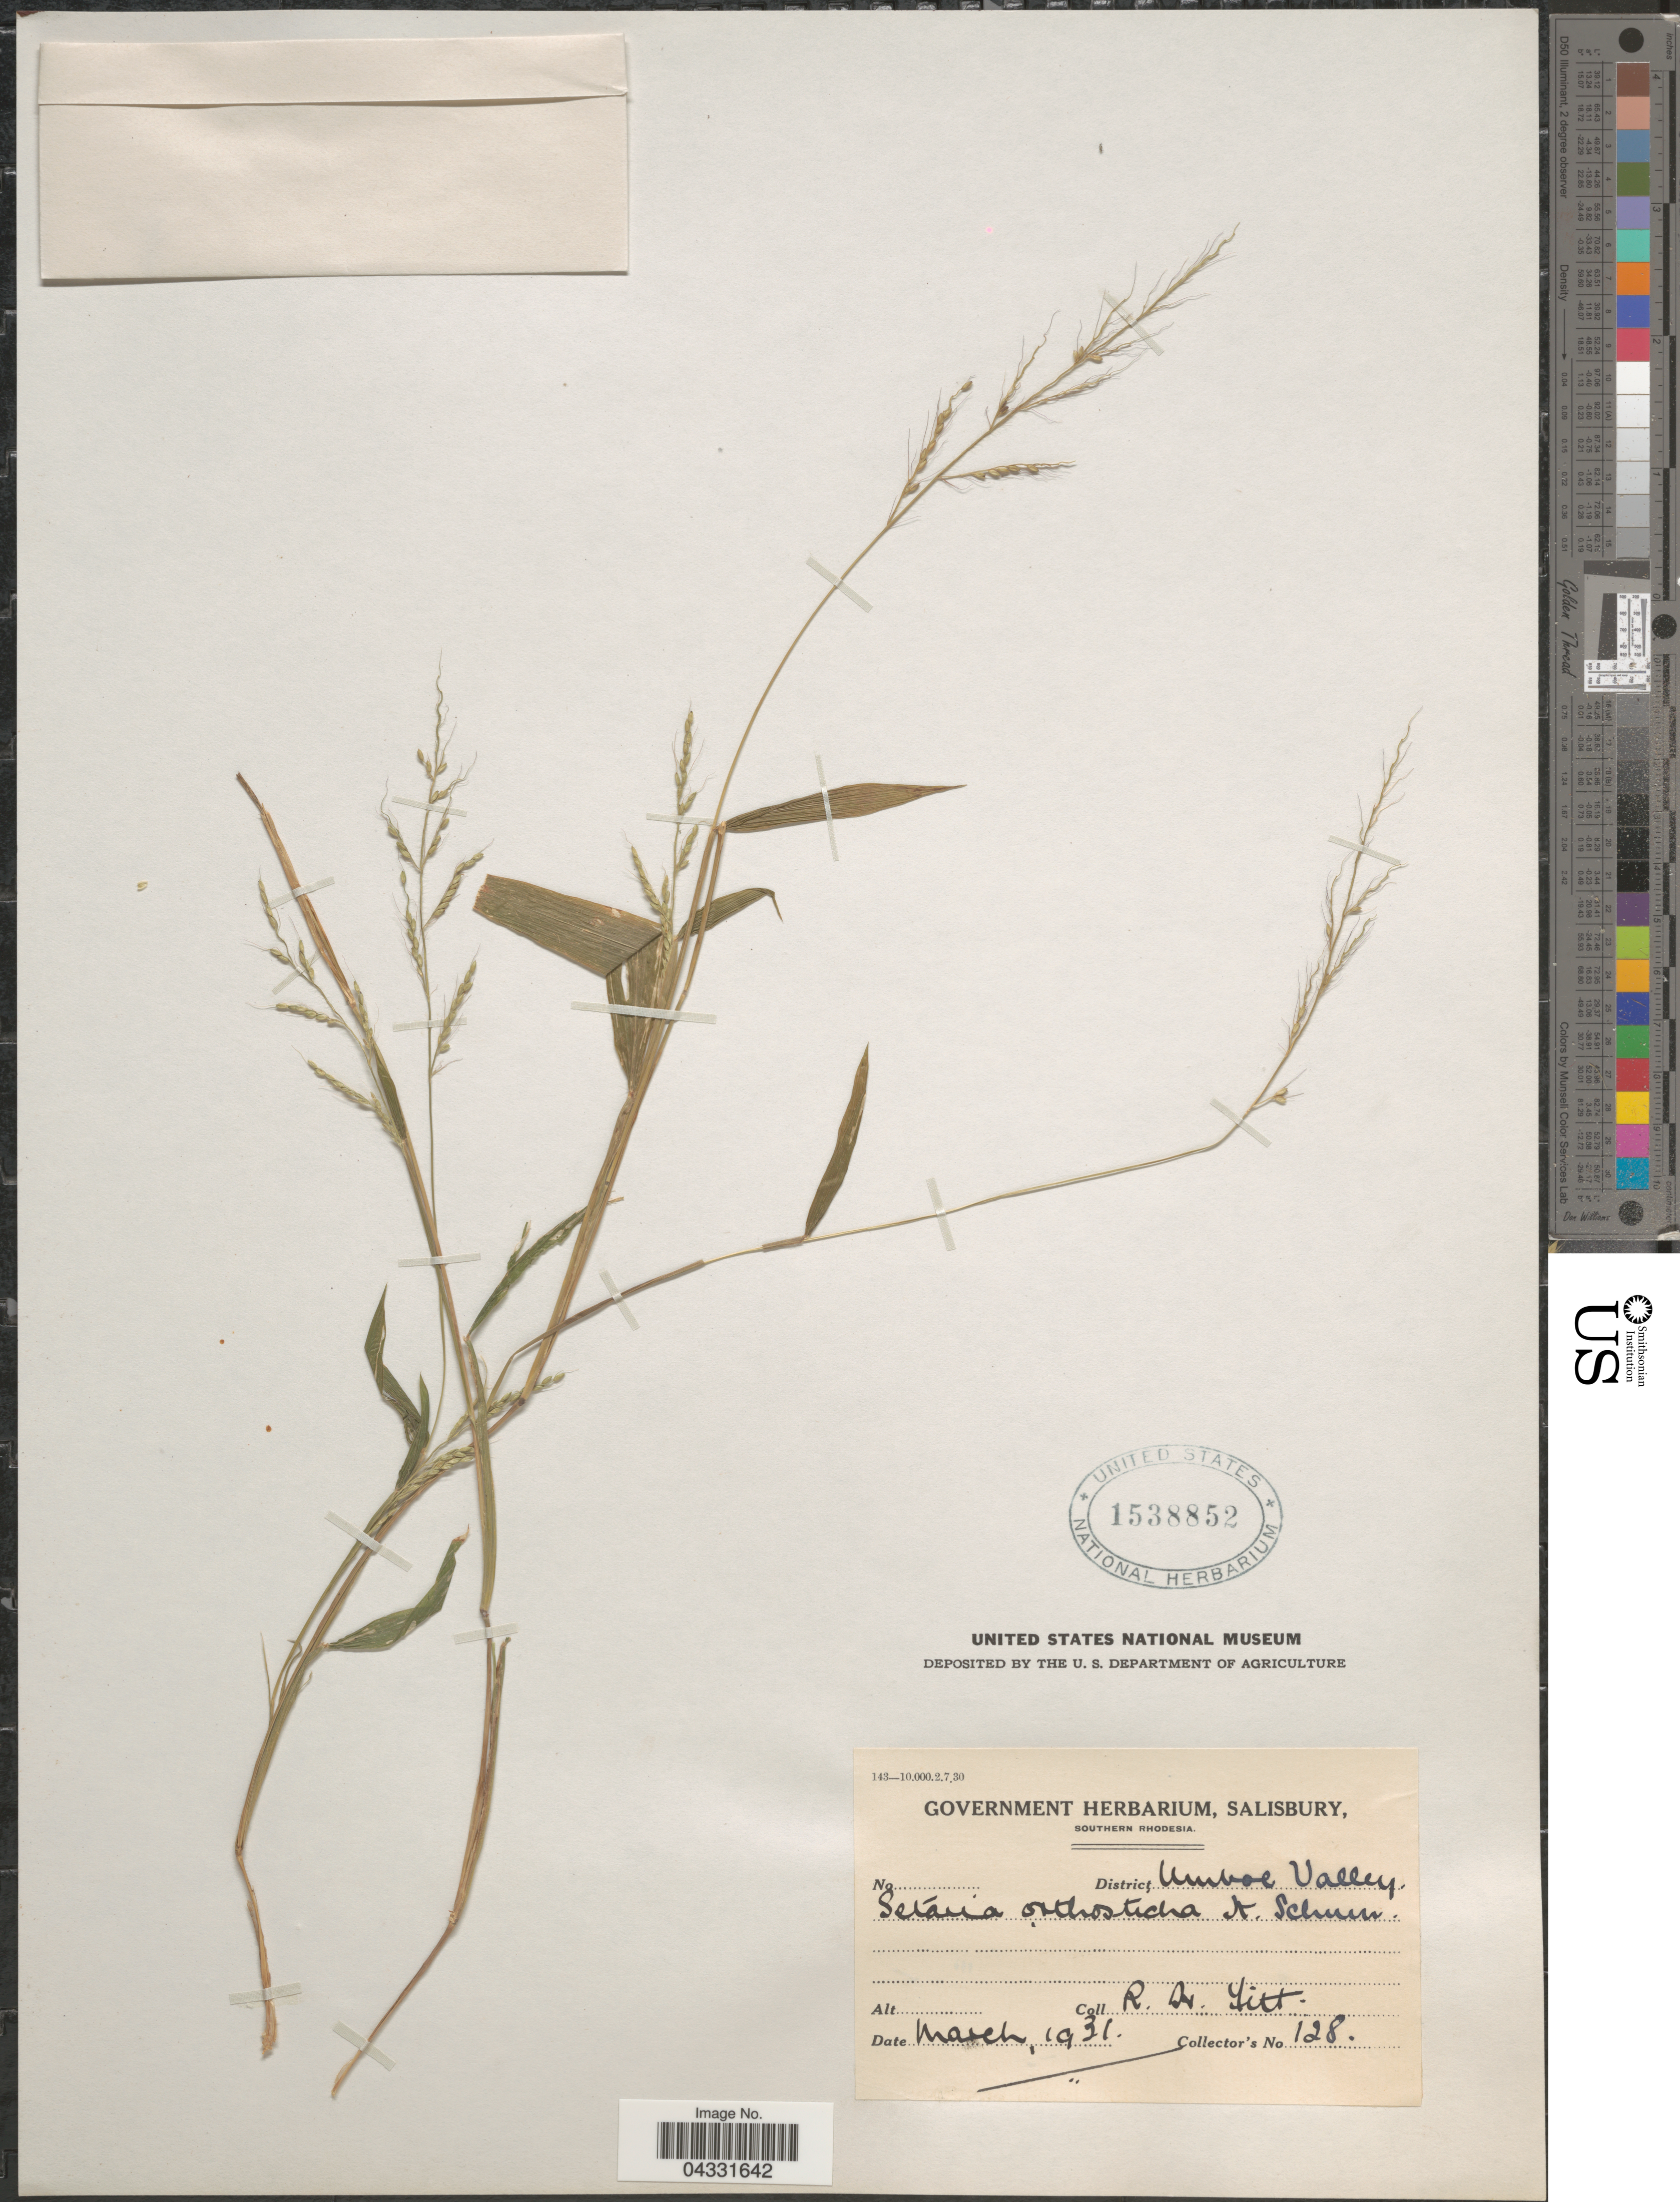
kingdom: Plantae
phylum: Tracheophyta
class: Liliopsida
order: Poales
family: Poaceae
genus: Setaria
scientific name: Setaria orthosticha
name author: R.A.W. Herrm.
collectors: R. Fitt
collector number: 128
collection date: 1931-03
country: Zimbabwe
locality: Southern Rhodesia. District Umboe Valley.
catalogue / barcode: US 1538852